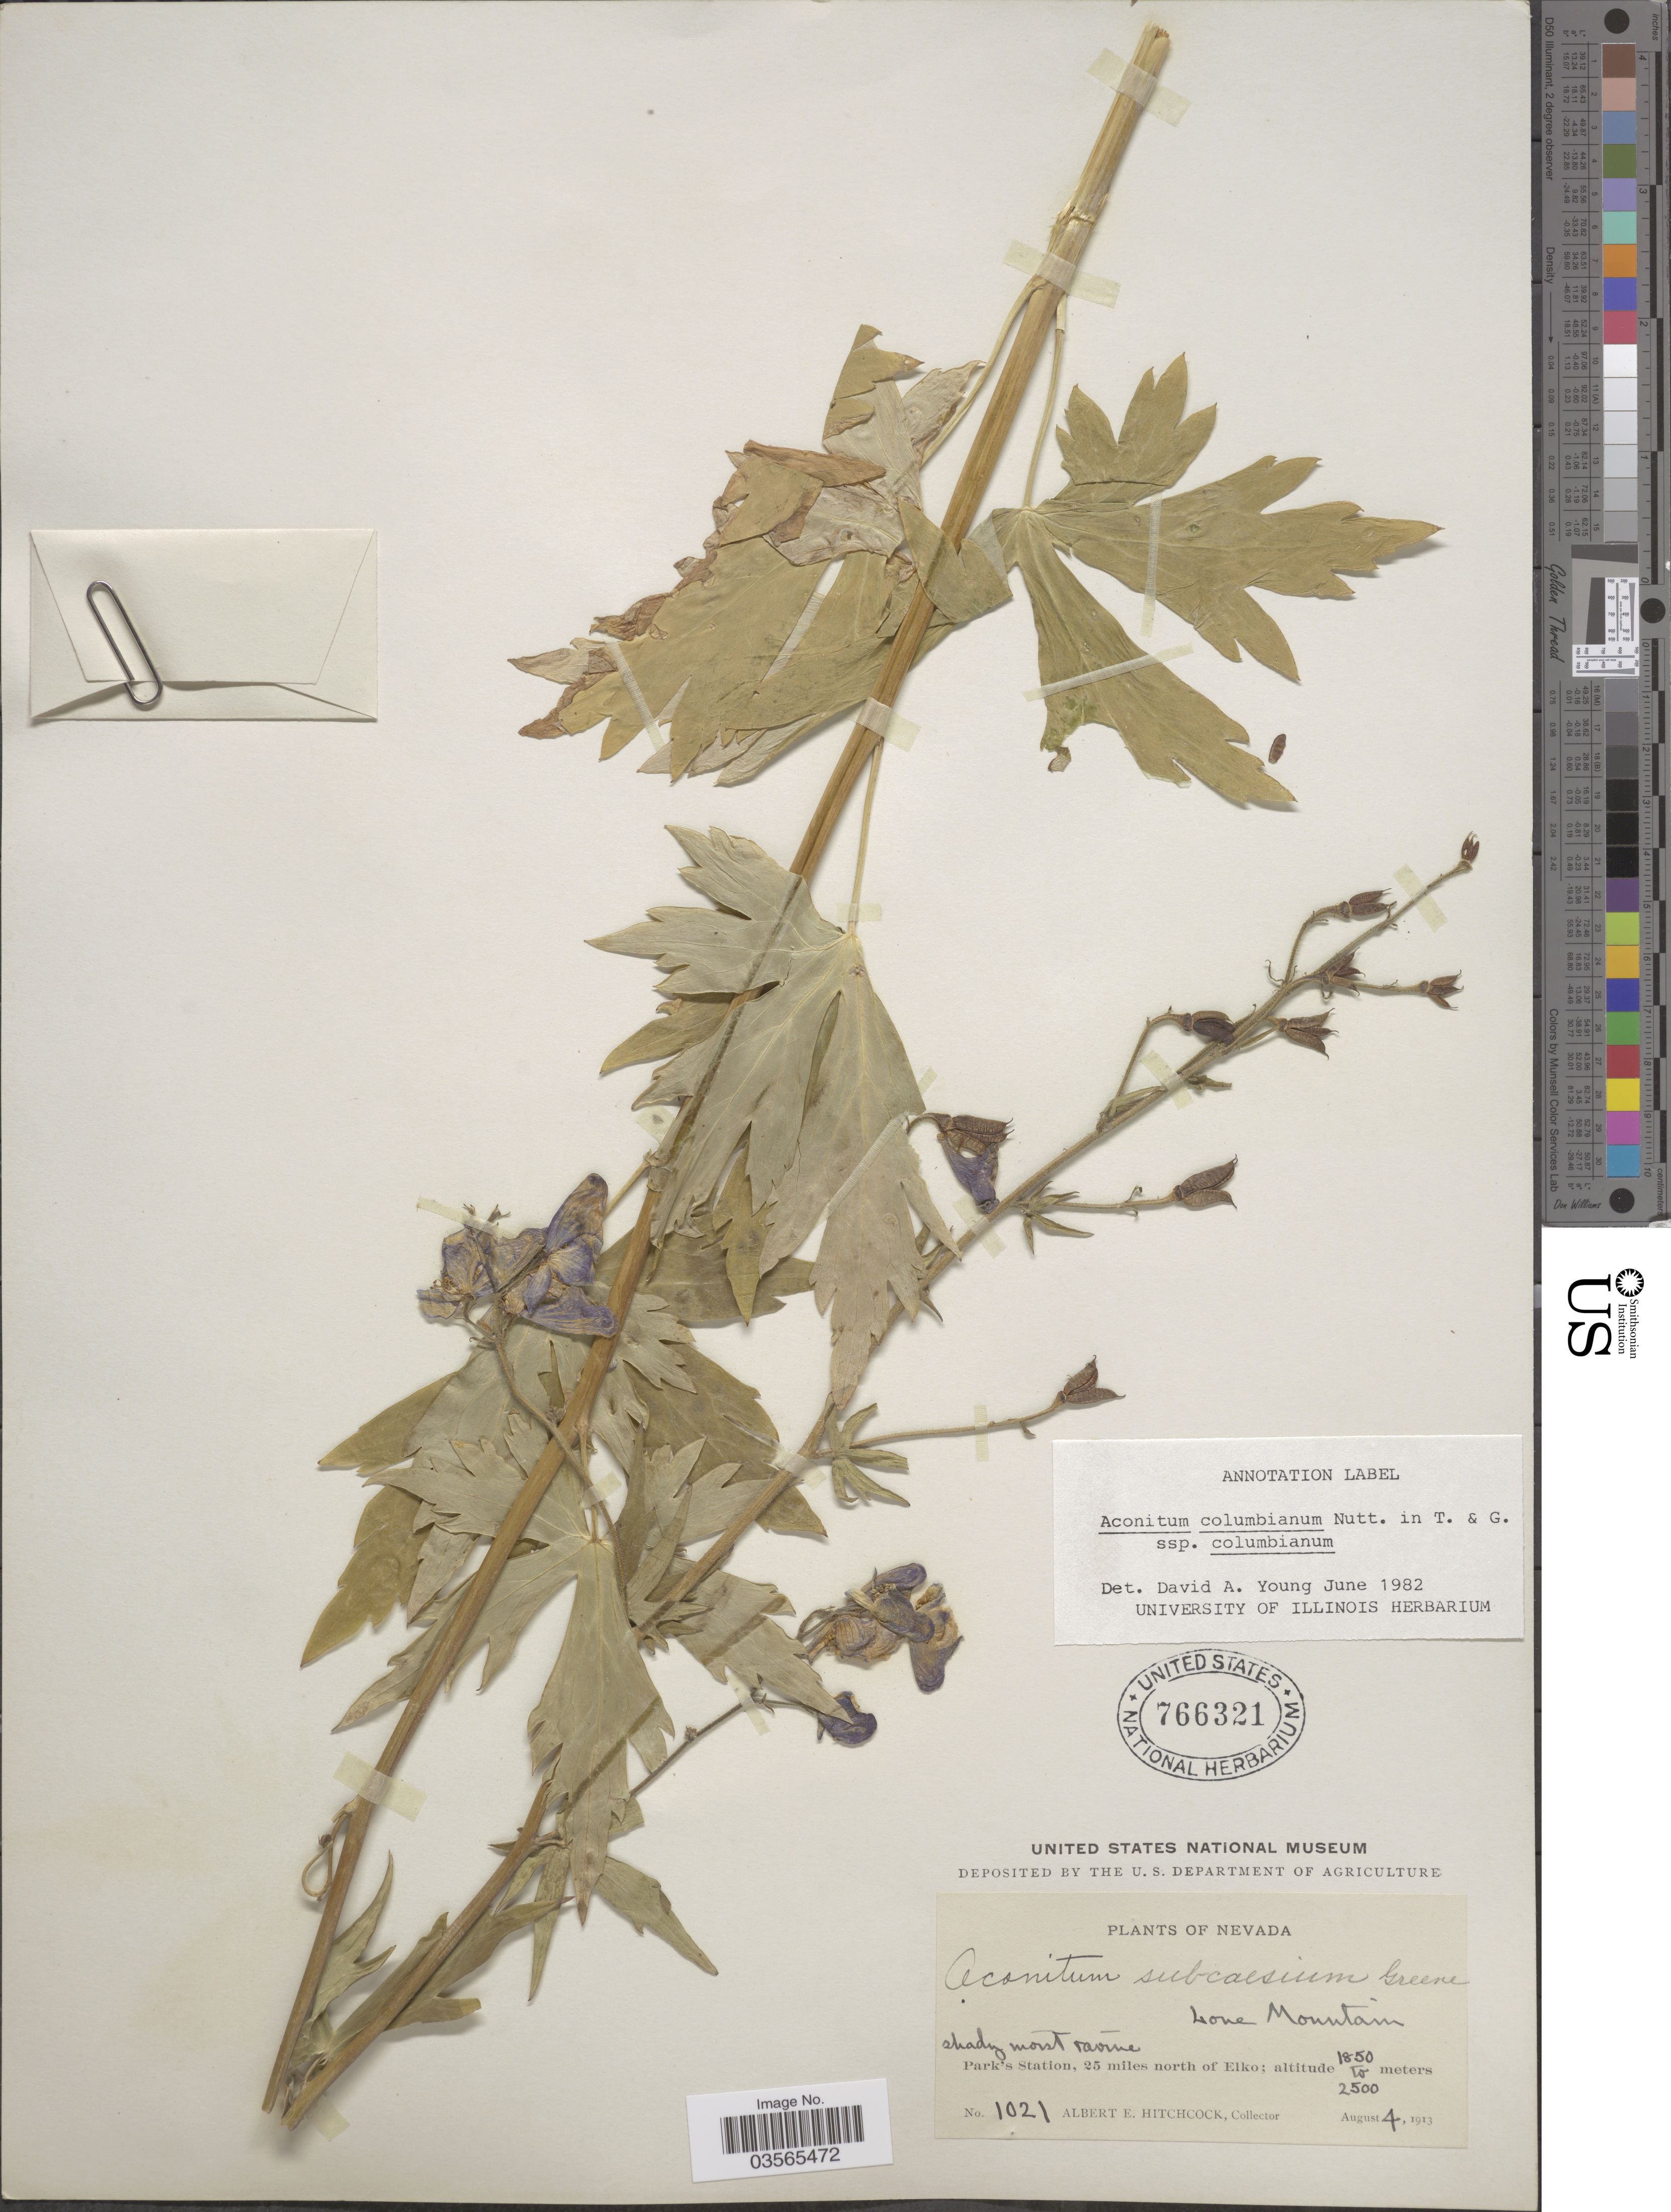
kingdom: Plantae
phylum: Tracheophyta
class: Magnoliopsida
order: Ranunculales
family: Ranunculaceae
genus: Aconitum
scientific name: Aconitum columbianum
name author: Nutt.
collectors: A. Hitchcock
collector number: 1021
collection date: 1913-08-04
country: United States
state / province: Nevada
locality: Lone Mountain. Park's Station, 25 miles north of Elko.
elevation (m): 1850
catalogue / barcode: US 766321